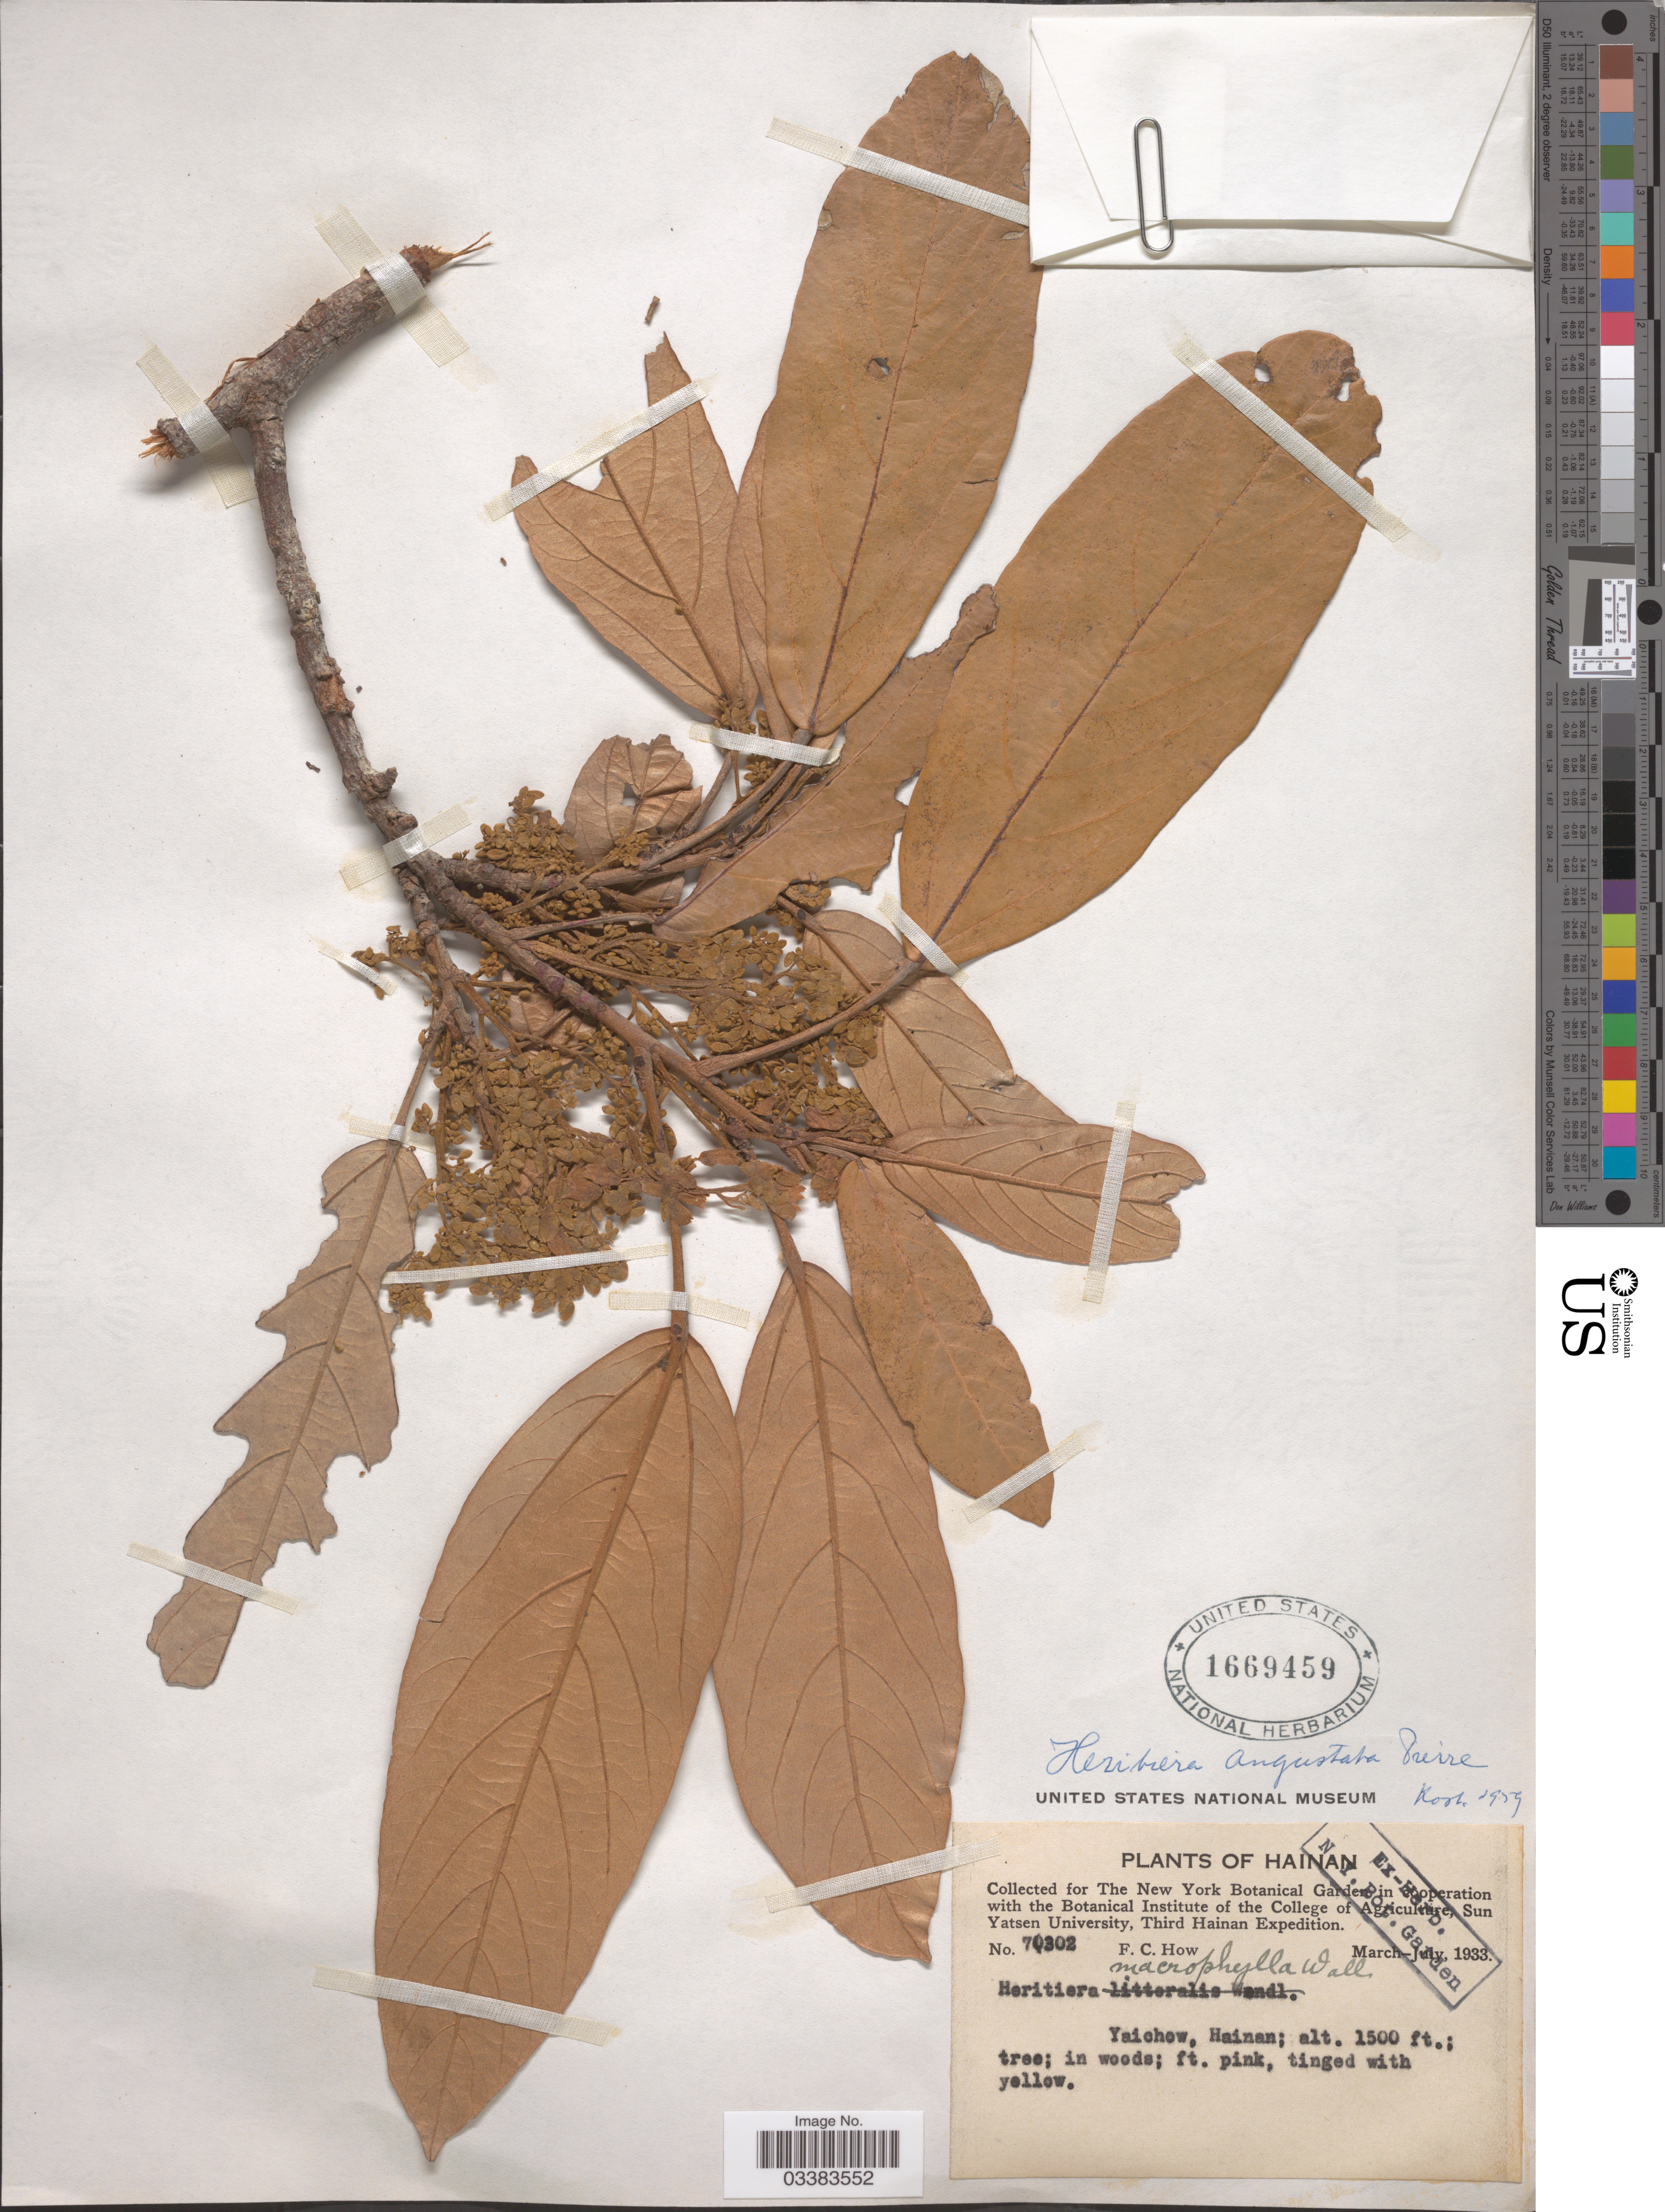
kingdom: Plantae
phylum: Tracheophyta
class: Magnoliopsida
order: Malvales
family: Malvaceae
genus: Heritiera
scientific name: Heritiera angustata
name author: Pierre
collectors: F. C. How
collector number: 70302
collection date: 1933-03/1933-07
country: China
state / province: Hainan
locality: Yaichow.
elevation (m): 457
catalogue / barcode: US 1669459